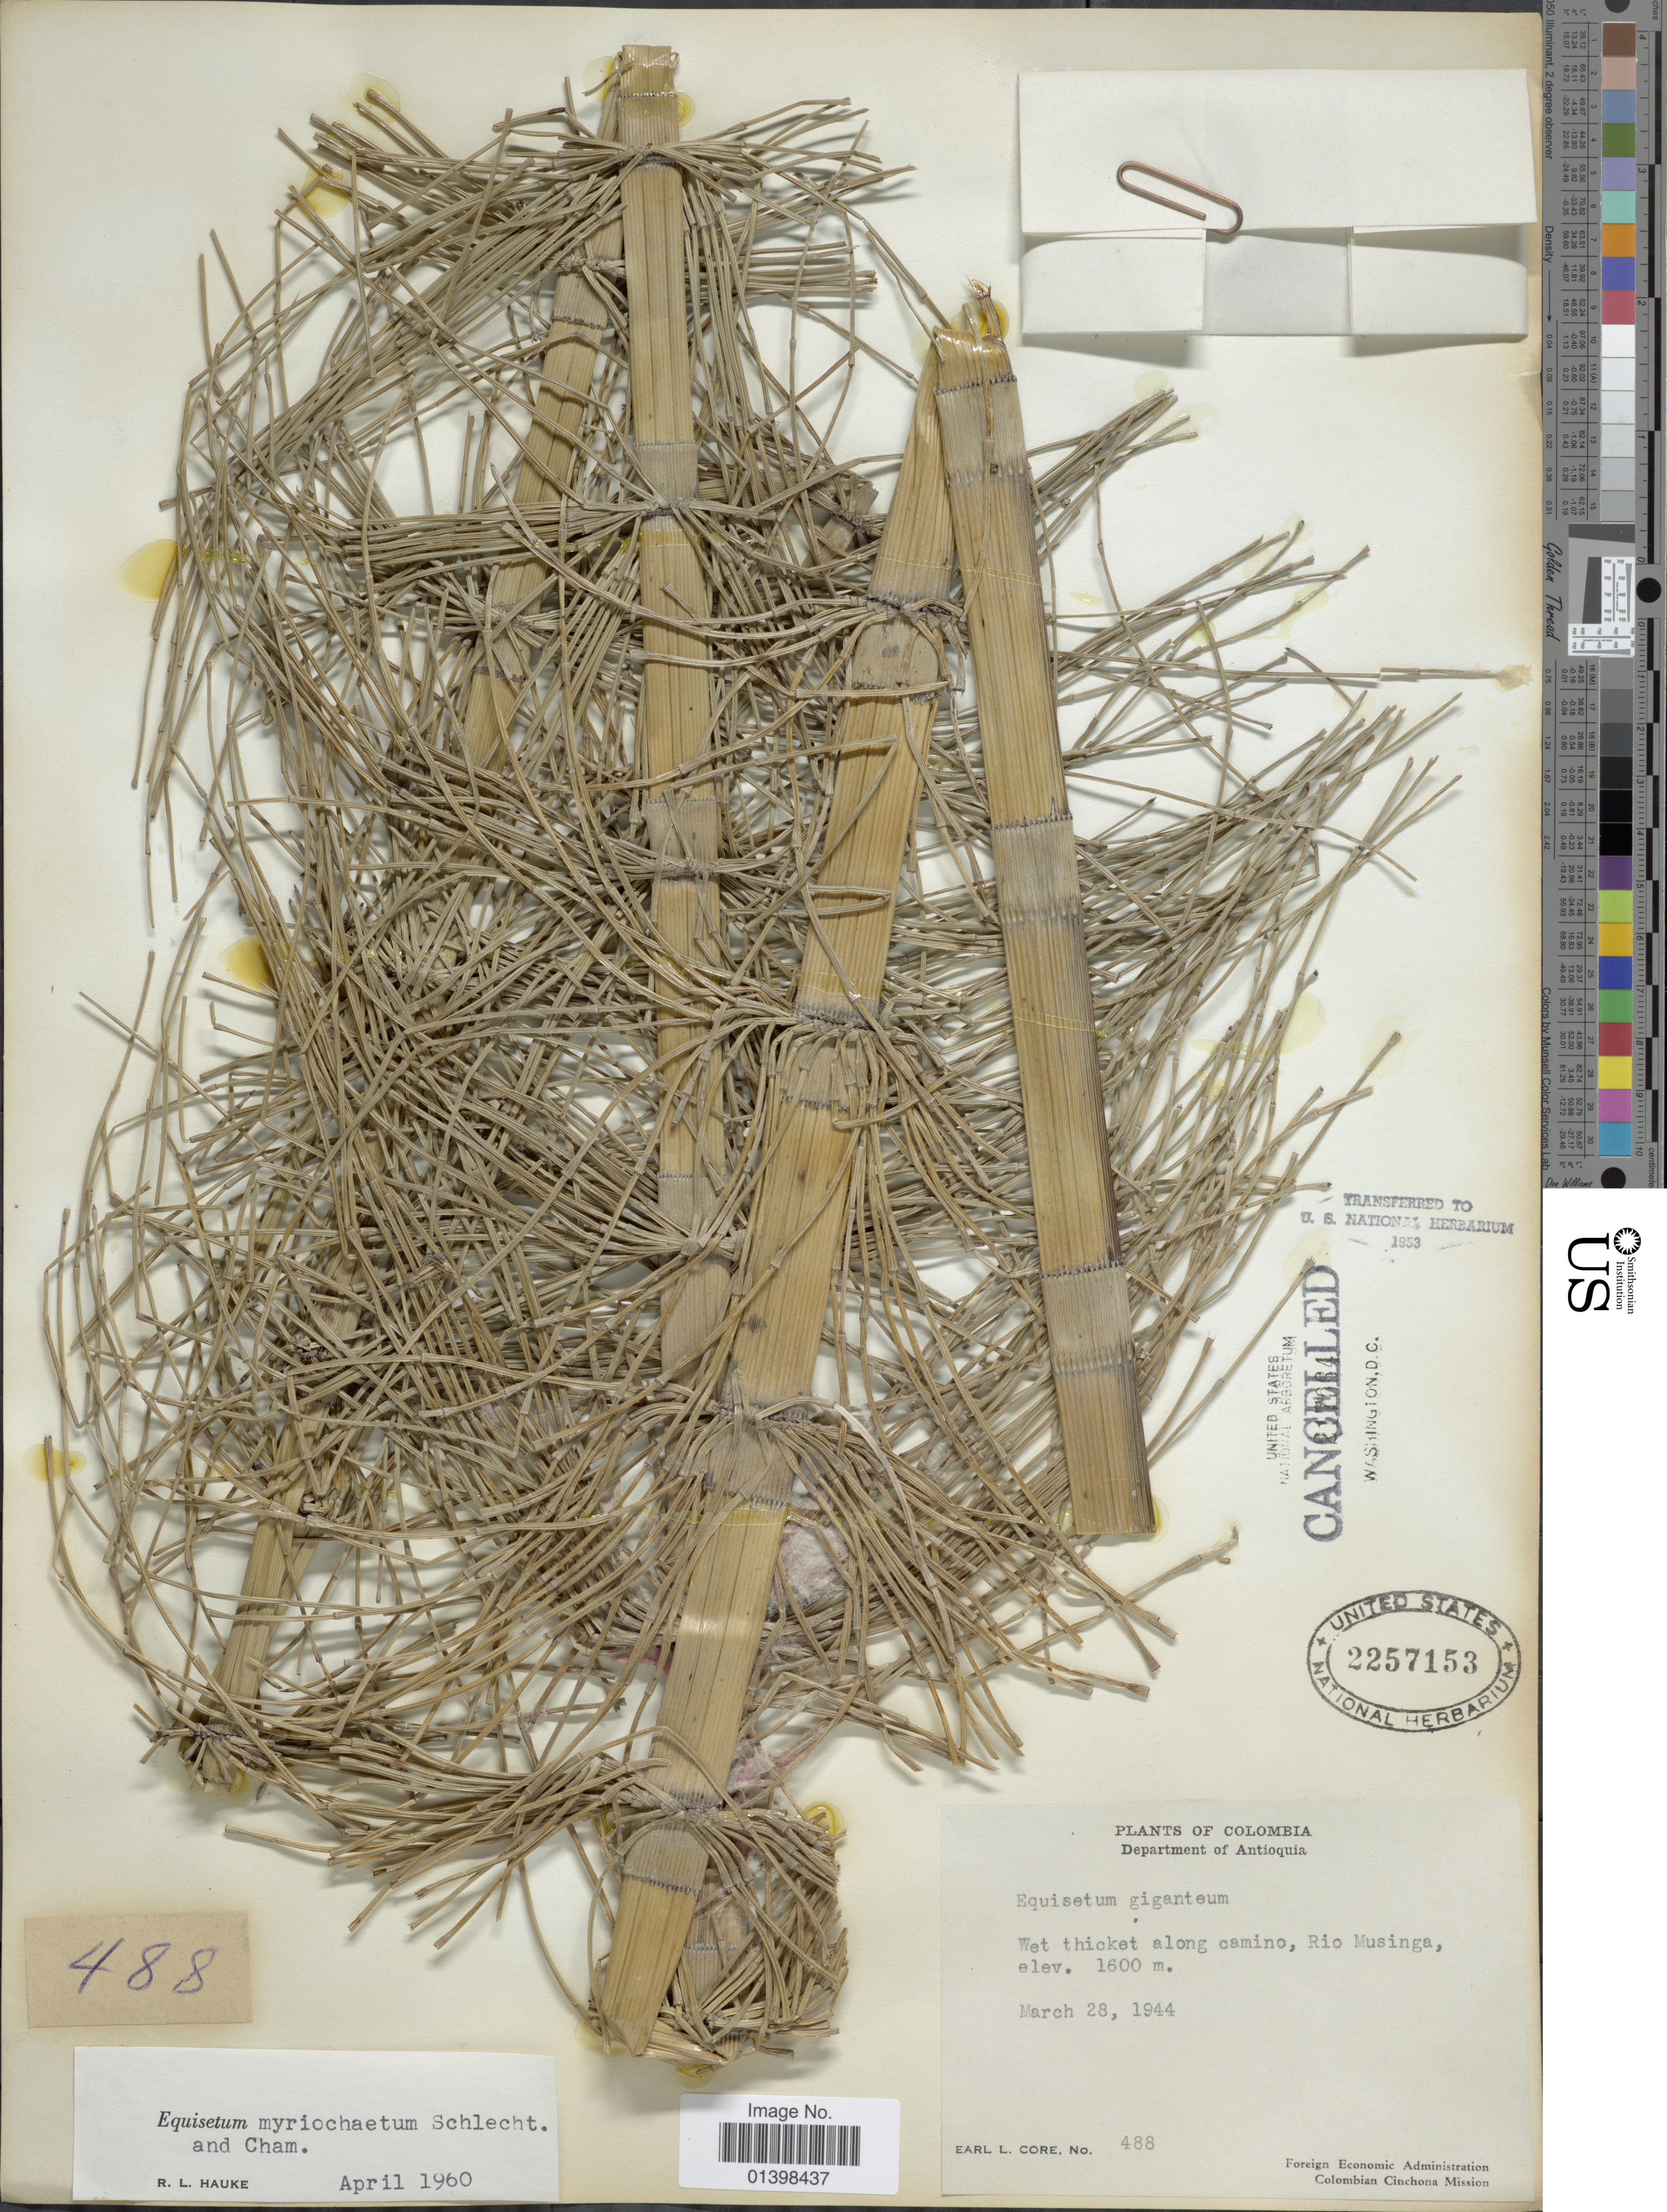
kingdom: Plantae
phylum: Tracheophyta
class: Polypodiopsida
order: Equisetales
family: Equisetaceae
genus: Equisetum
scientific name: Equisetum myriochaetum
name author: Schltdl. & Cham.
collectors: E. L. Core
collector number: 488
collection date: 1944-03-28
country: Colombia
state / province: Antioquia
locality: Wet thicket along camino, Rio Musinga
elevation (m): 1600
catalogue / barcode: US 2257153